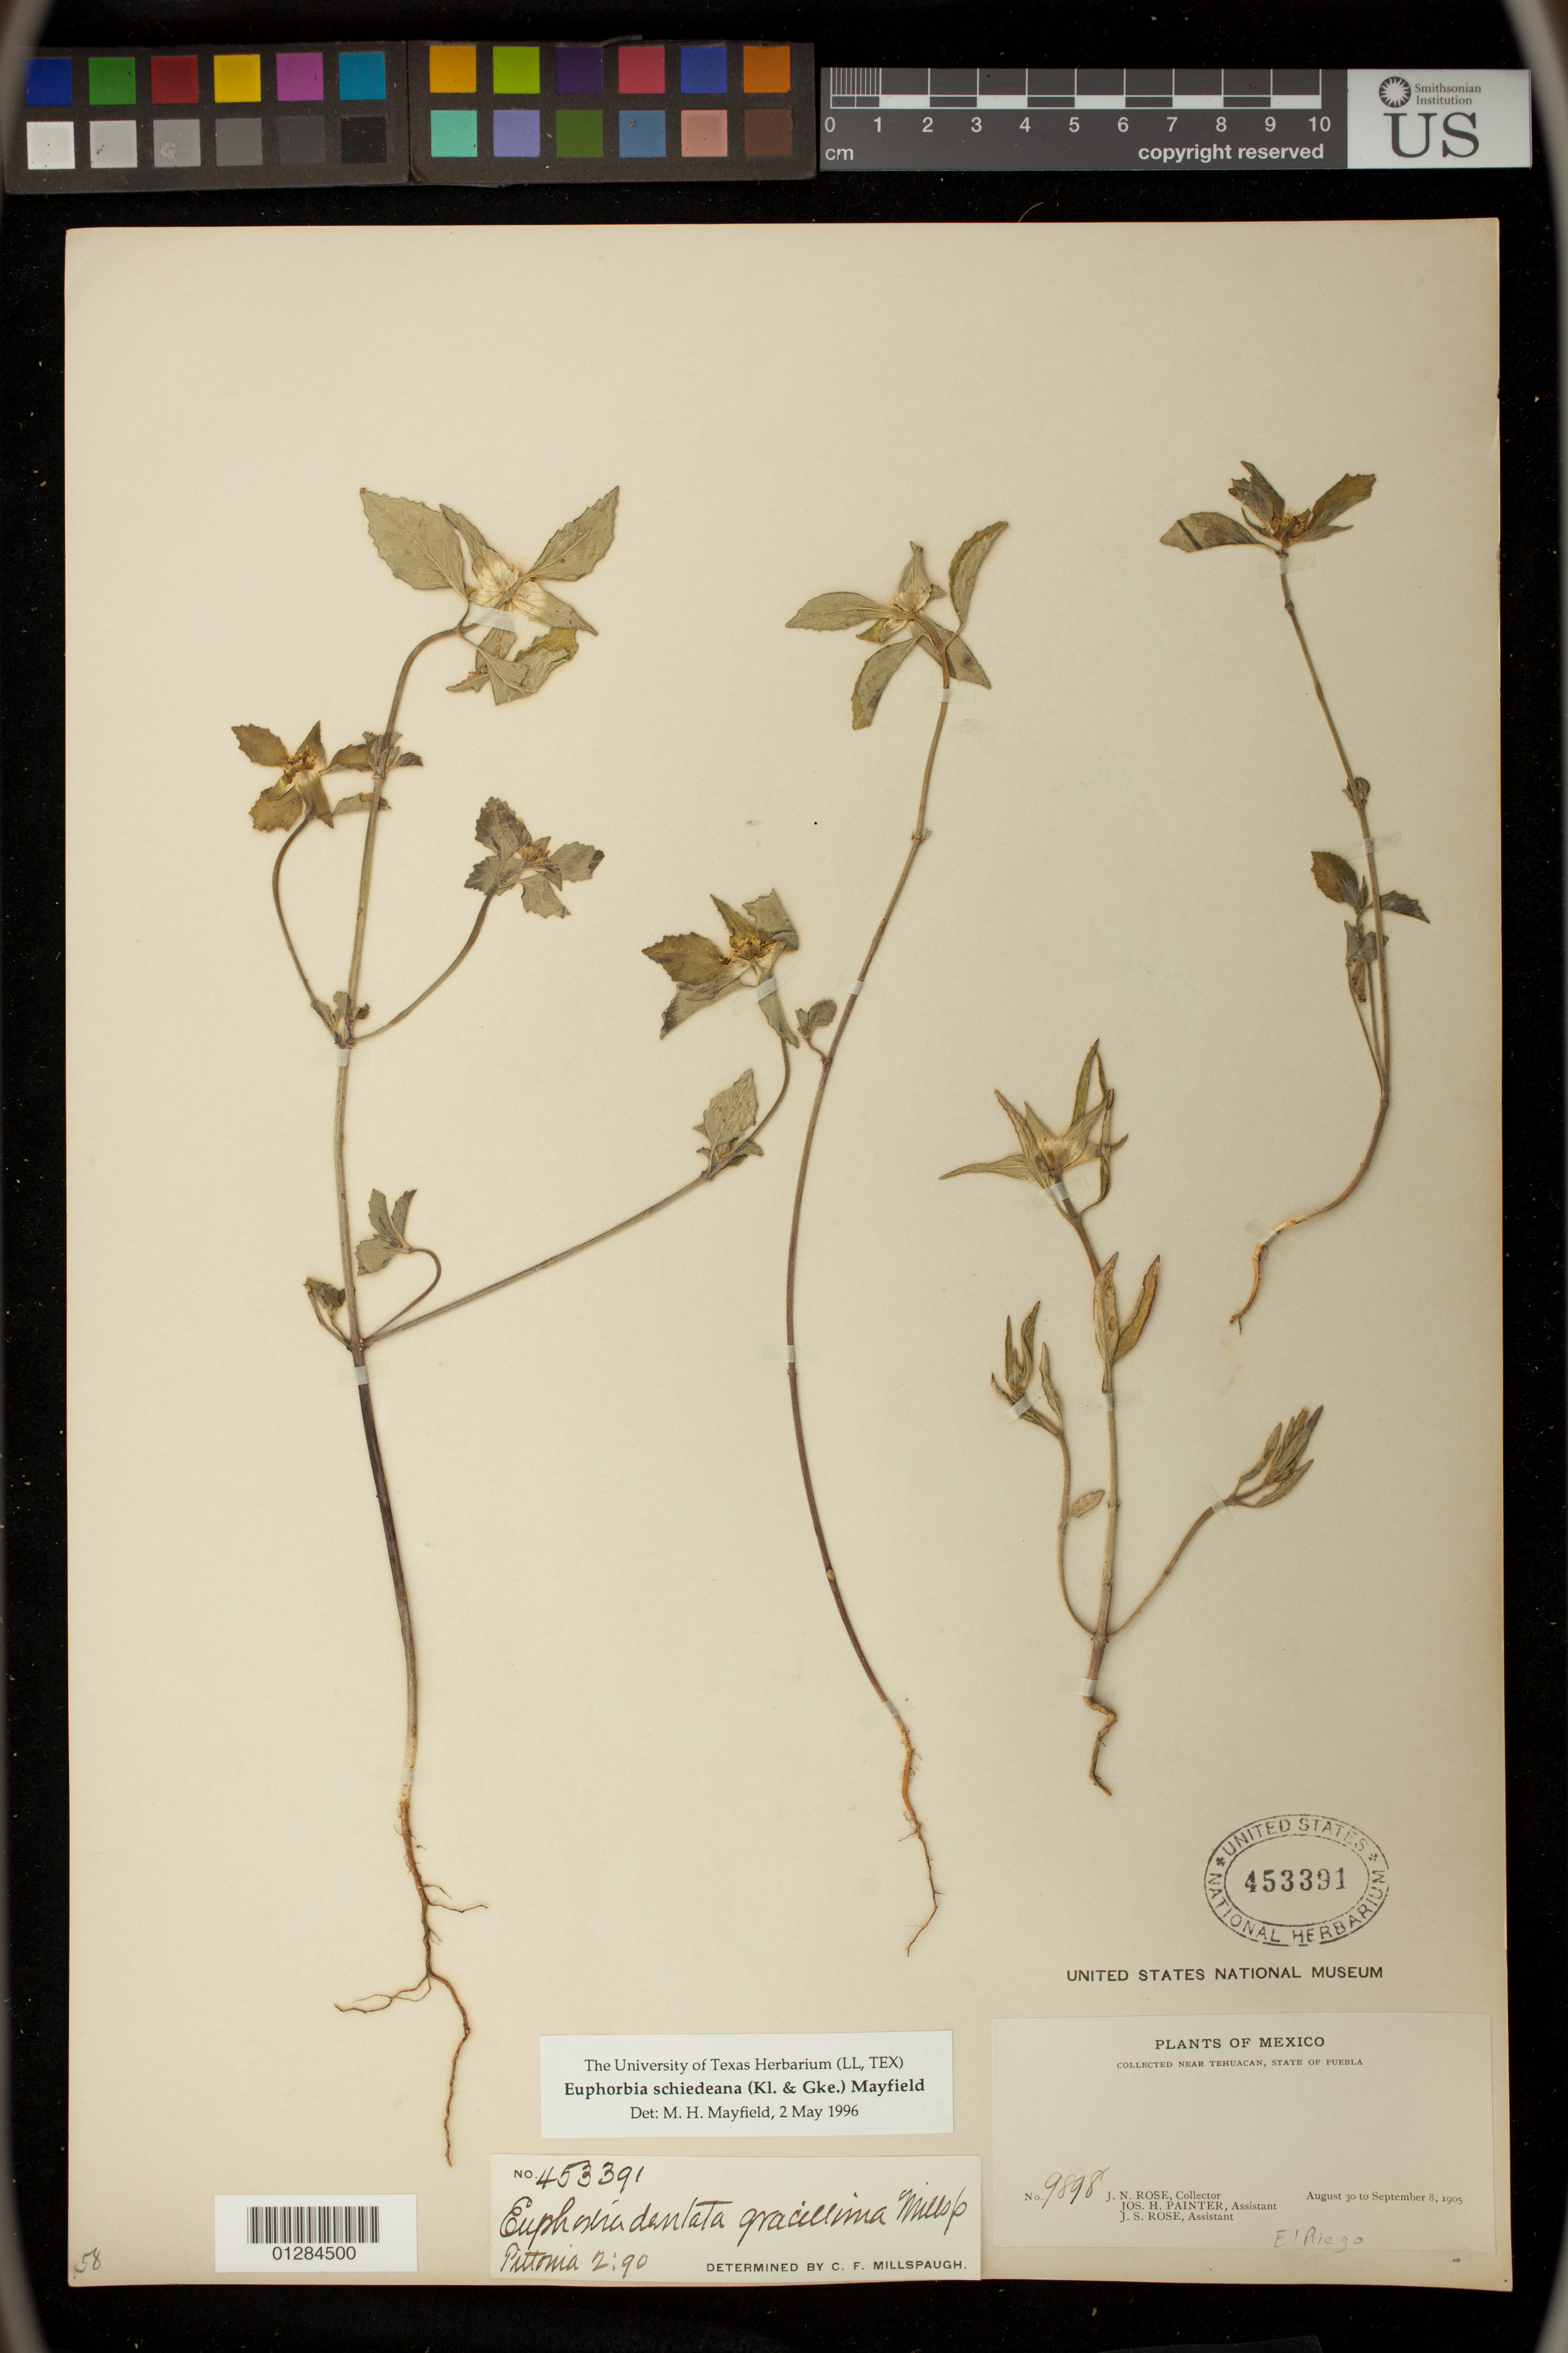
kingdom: Plantae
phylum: Tracheophyta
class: Magnoliopsida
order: Malpighiales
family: Euphorbiaceae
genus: Euphorbia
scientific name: Euphorbia schiedeana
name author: (Klotzsch & Garcke) Mayfield ex C. Nelson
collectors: J. N. Rose, L. S. Painter & J. S. Rose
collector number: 9898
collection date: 1905-08-30/1905-09-08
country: Mexico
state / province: Puebla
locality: Near Tehuacan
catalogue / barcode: US 453391